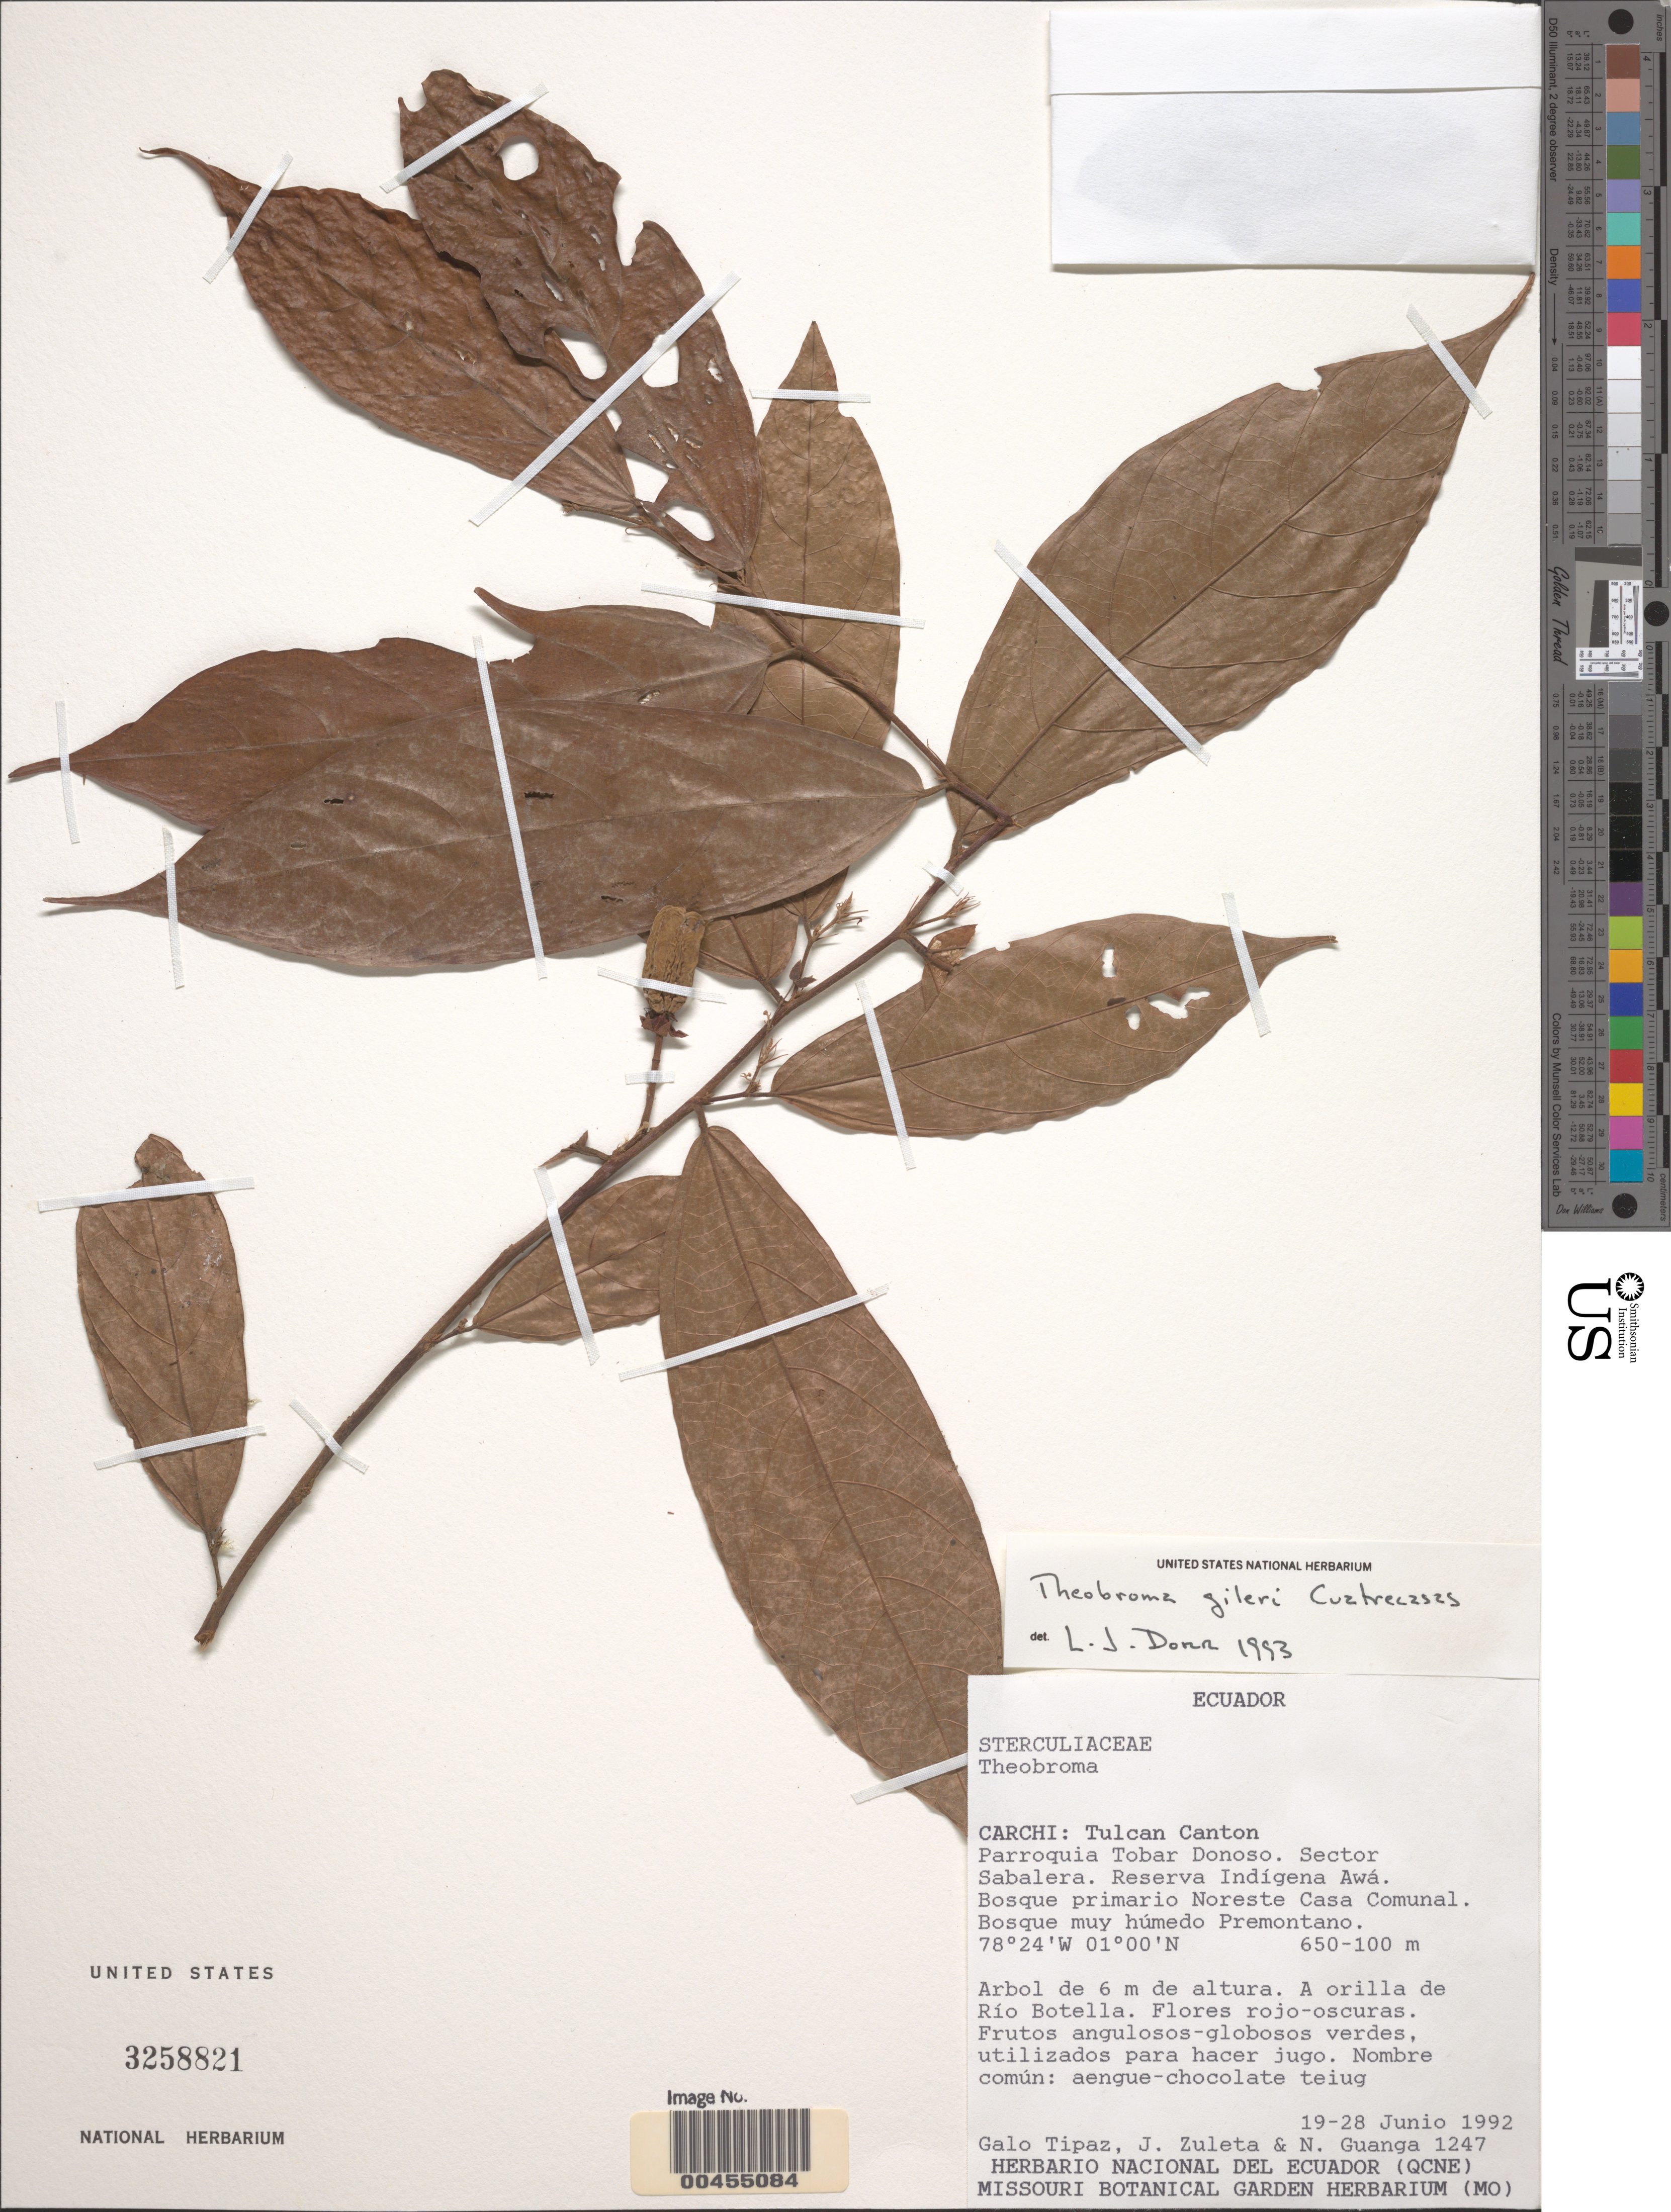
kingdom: Plantae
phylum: Tracheophyta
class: Magnoliopsida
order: Malvales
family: Malvaceae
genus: Theobroma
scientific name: Theobroma gileri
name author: Cuatrec.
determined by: Dorr, L. J., (BOT), Smithsonian Institution - National Museum of Natural History (UNITED STATES)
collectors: G. Tipaz, J. Zuleta & N. Guanga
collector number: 1247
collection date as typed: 19 Jun 1992 to 28 Jun 1992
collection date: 1992-06-19/1992-06-28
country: Ecuador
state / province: Carchi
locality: Tulcan Canton, Parroquia Tobar Donoso. Sector Sabalera. Reserva Indigena Awá.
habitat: Bosque primario Noreste Casa Comunal. Bosque muy húmedo Premontano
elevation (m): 650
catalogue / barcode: US 3258821